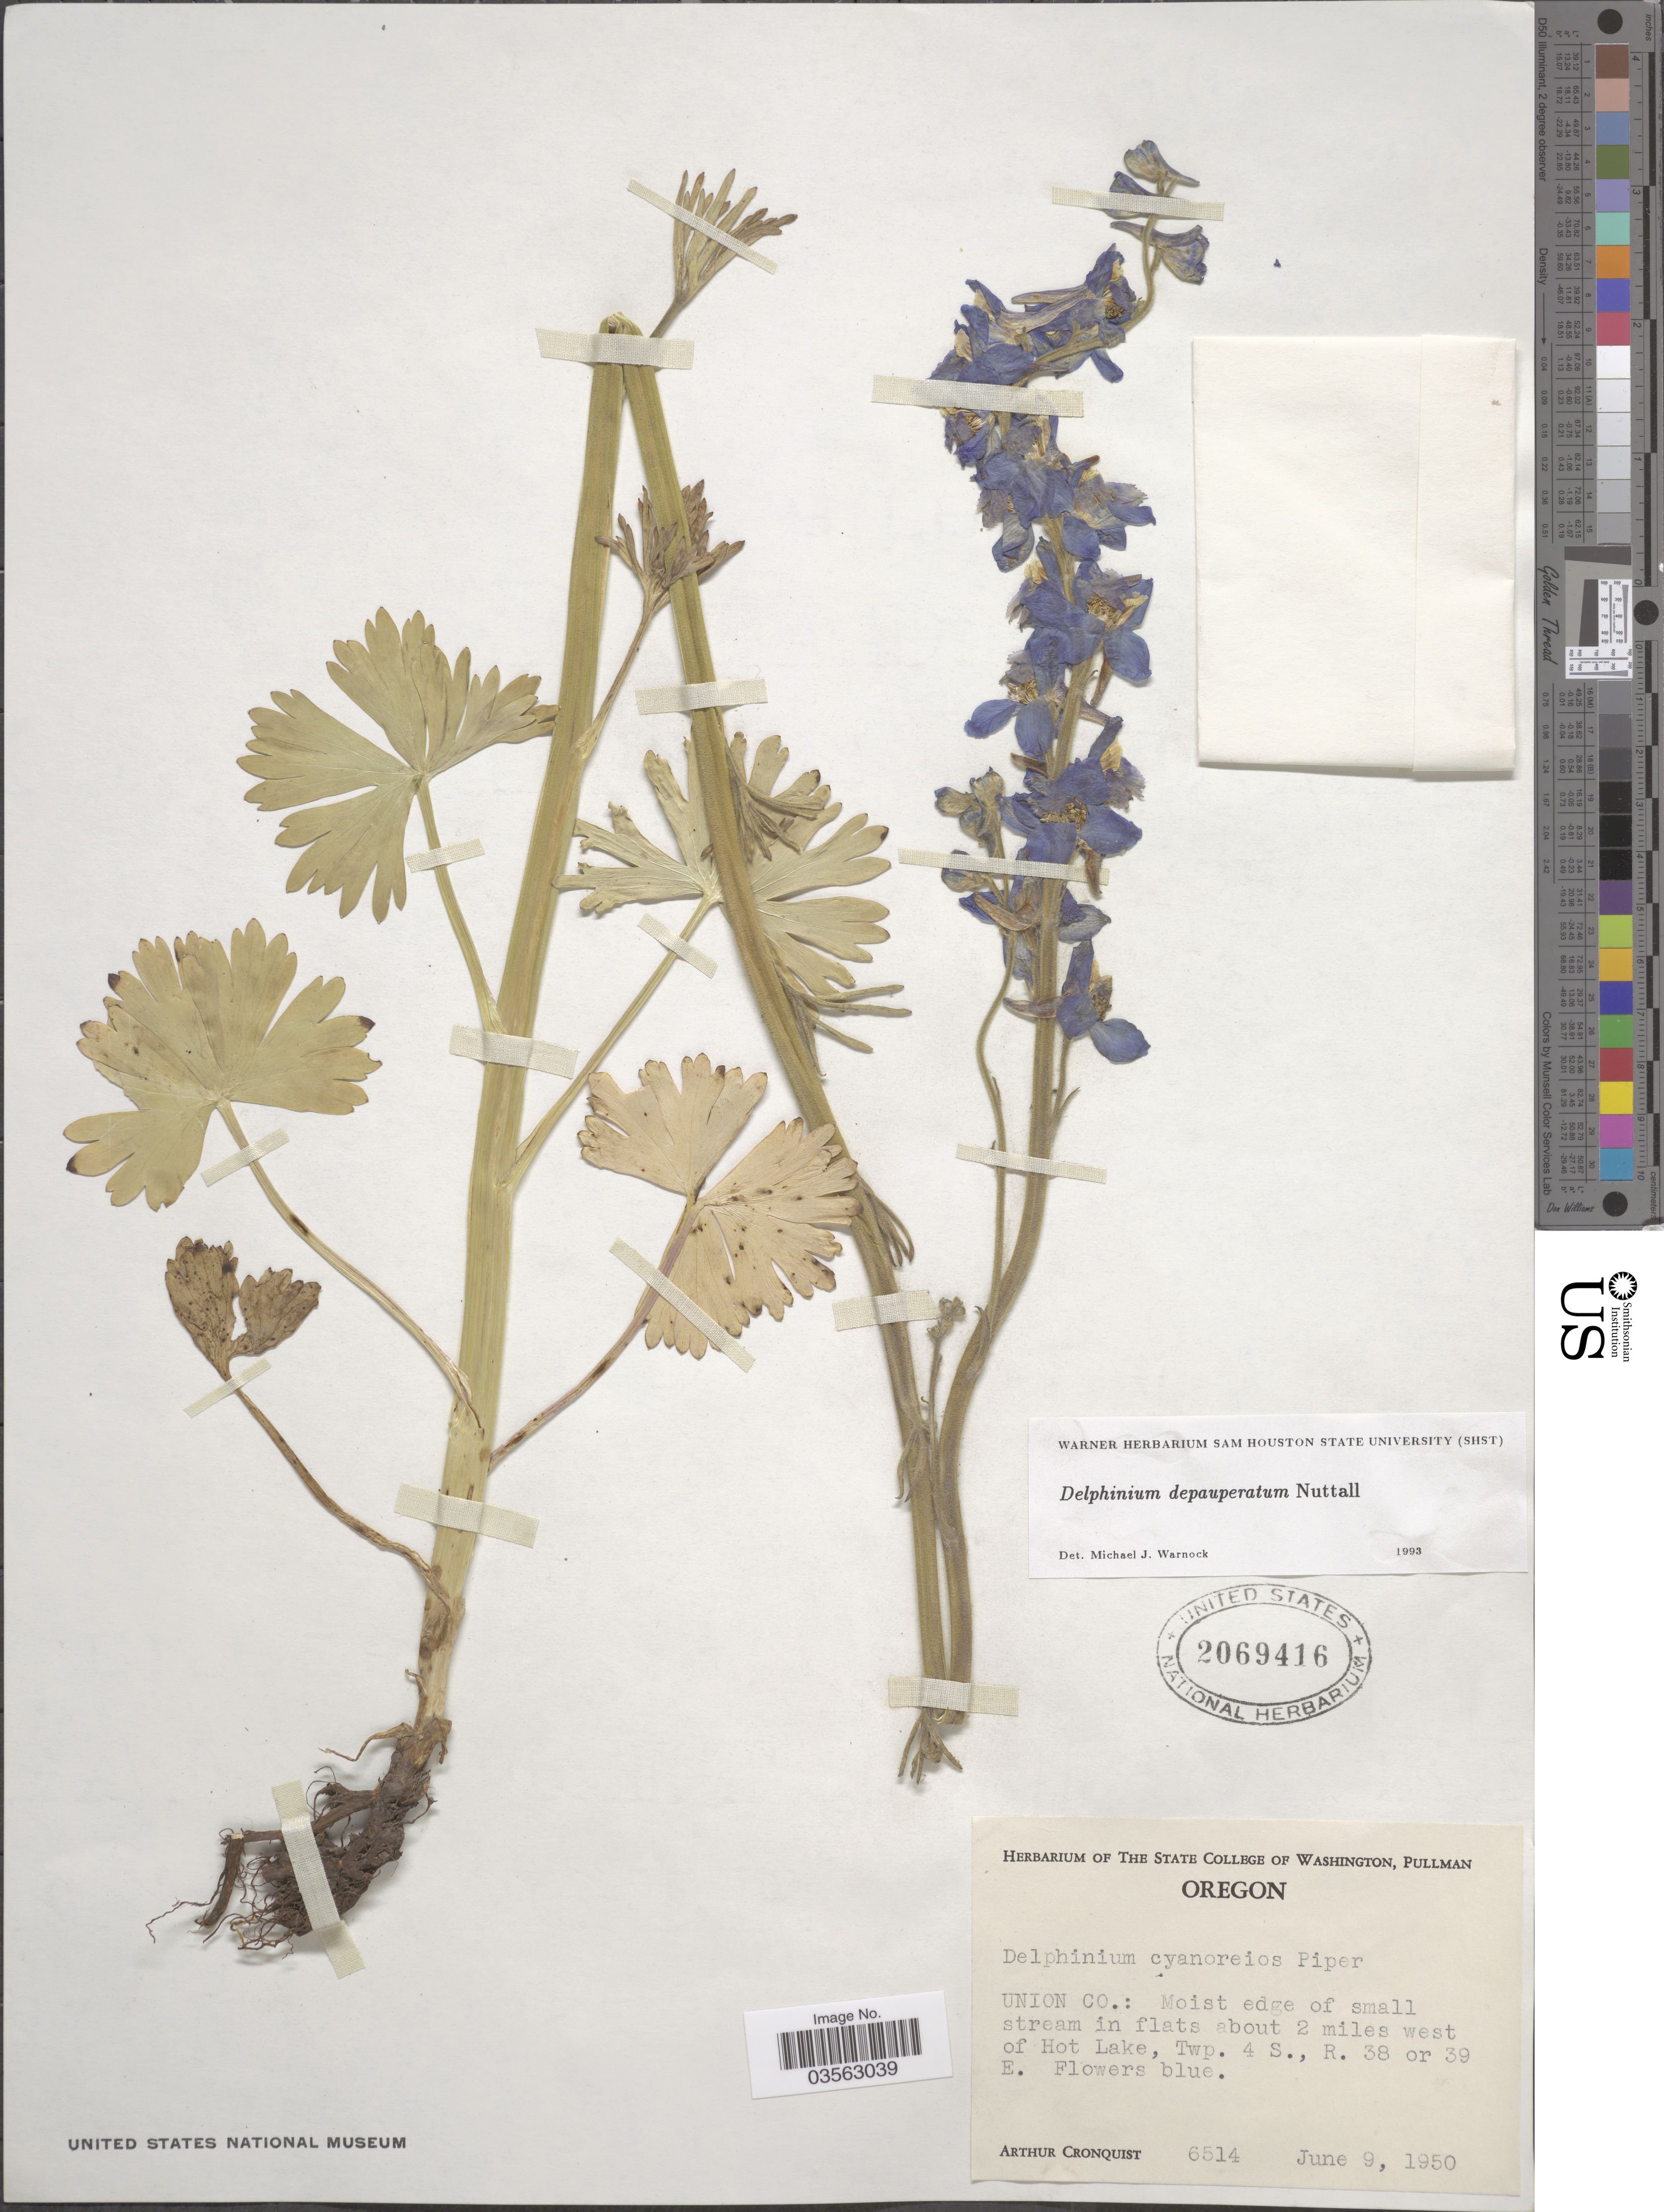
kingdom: Plantae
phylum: Tracheophyta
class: Magnoliopsida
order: Ranunculales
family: Ranunculaceae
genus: Delphinium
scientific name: Delphinium depauperatum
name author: Nutt.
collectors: A. J. Cronquist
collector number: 6514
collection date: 1950-06-09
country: United States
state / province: Oregon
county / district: Union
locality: Union Co.: About 2 miles west of Hot Lake, Twp. 4 S., R. 38 or 39 E.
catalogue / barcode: US 2069416